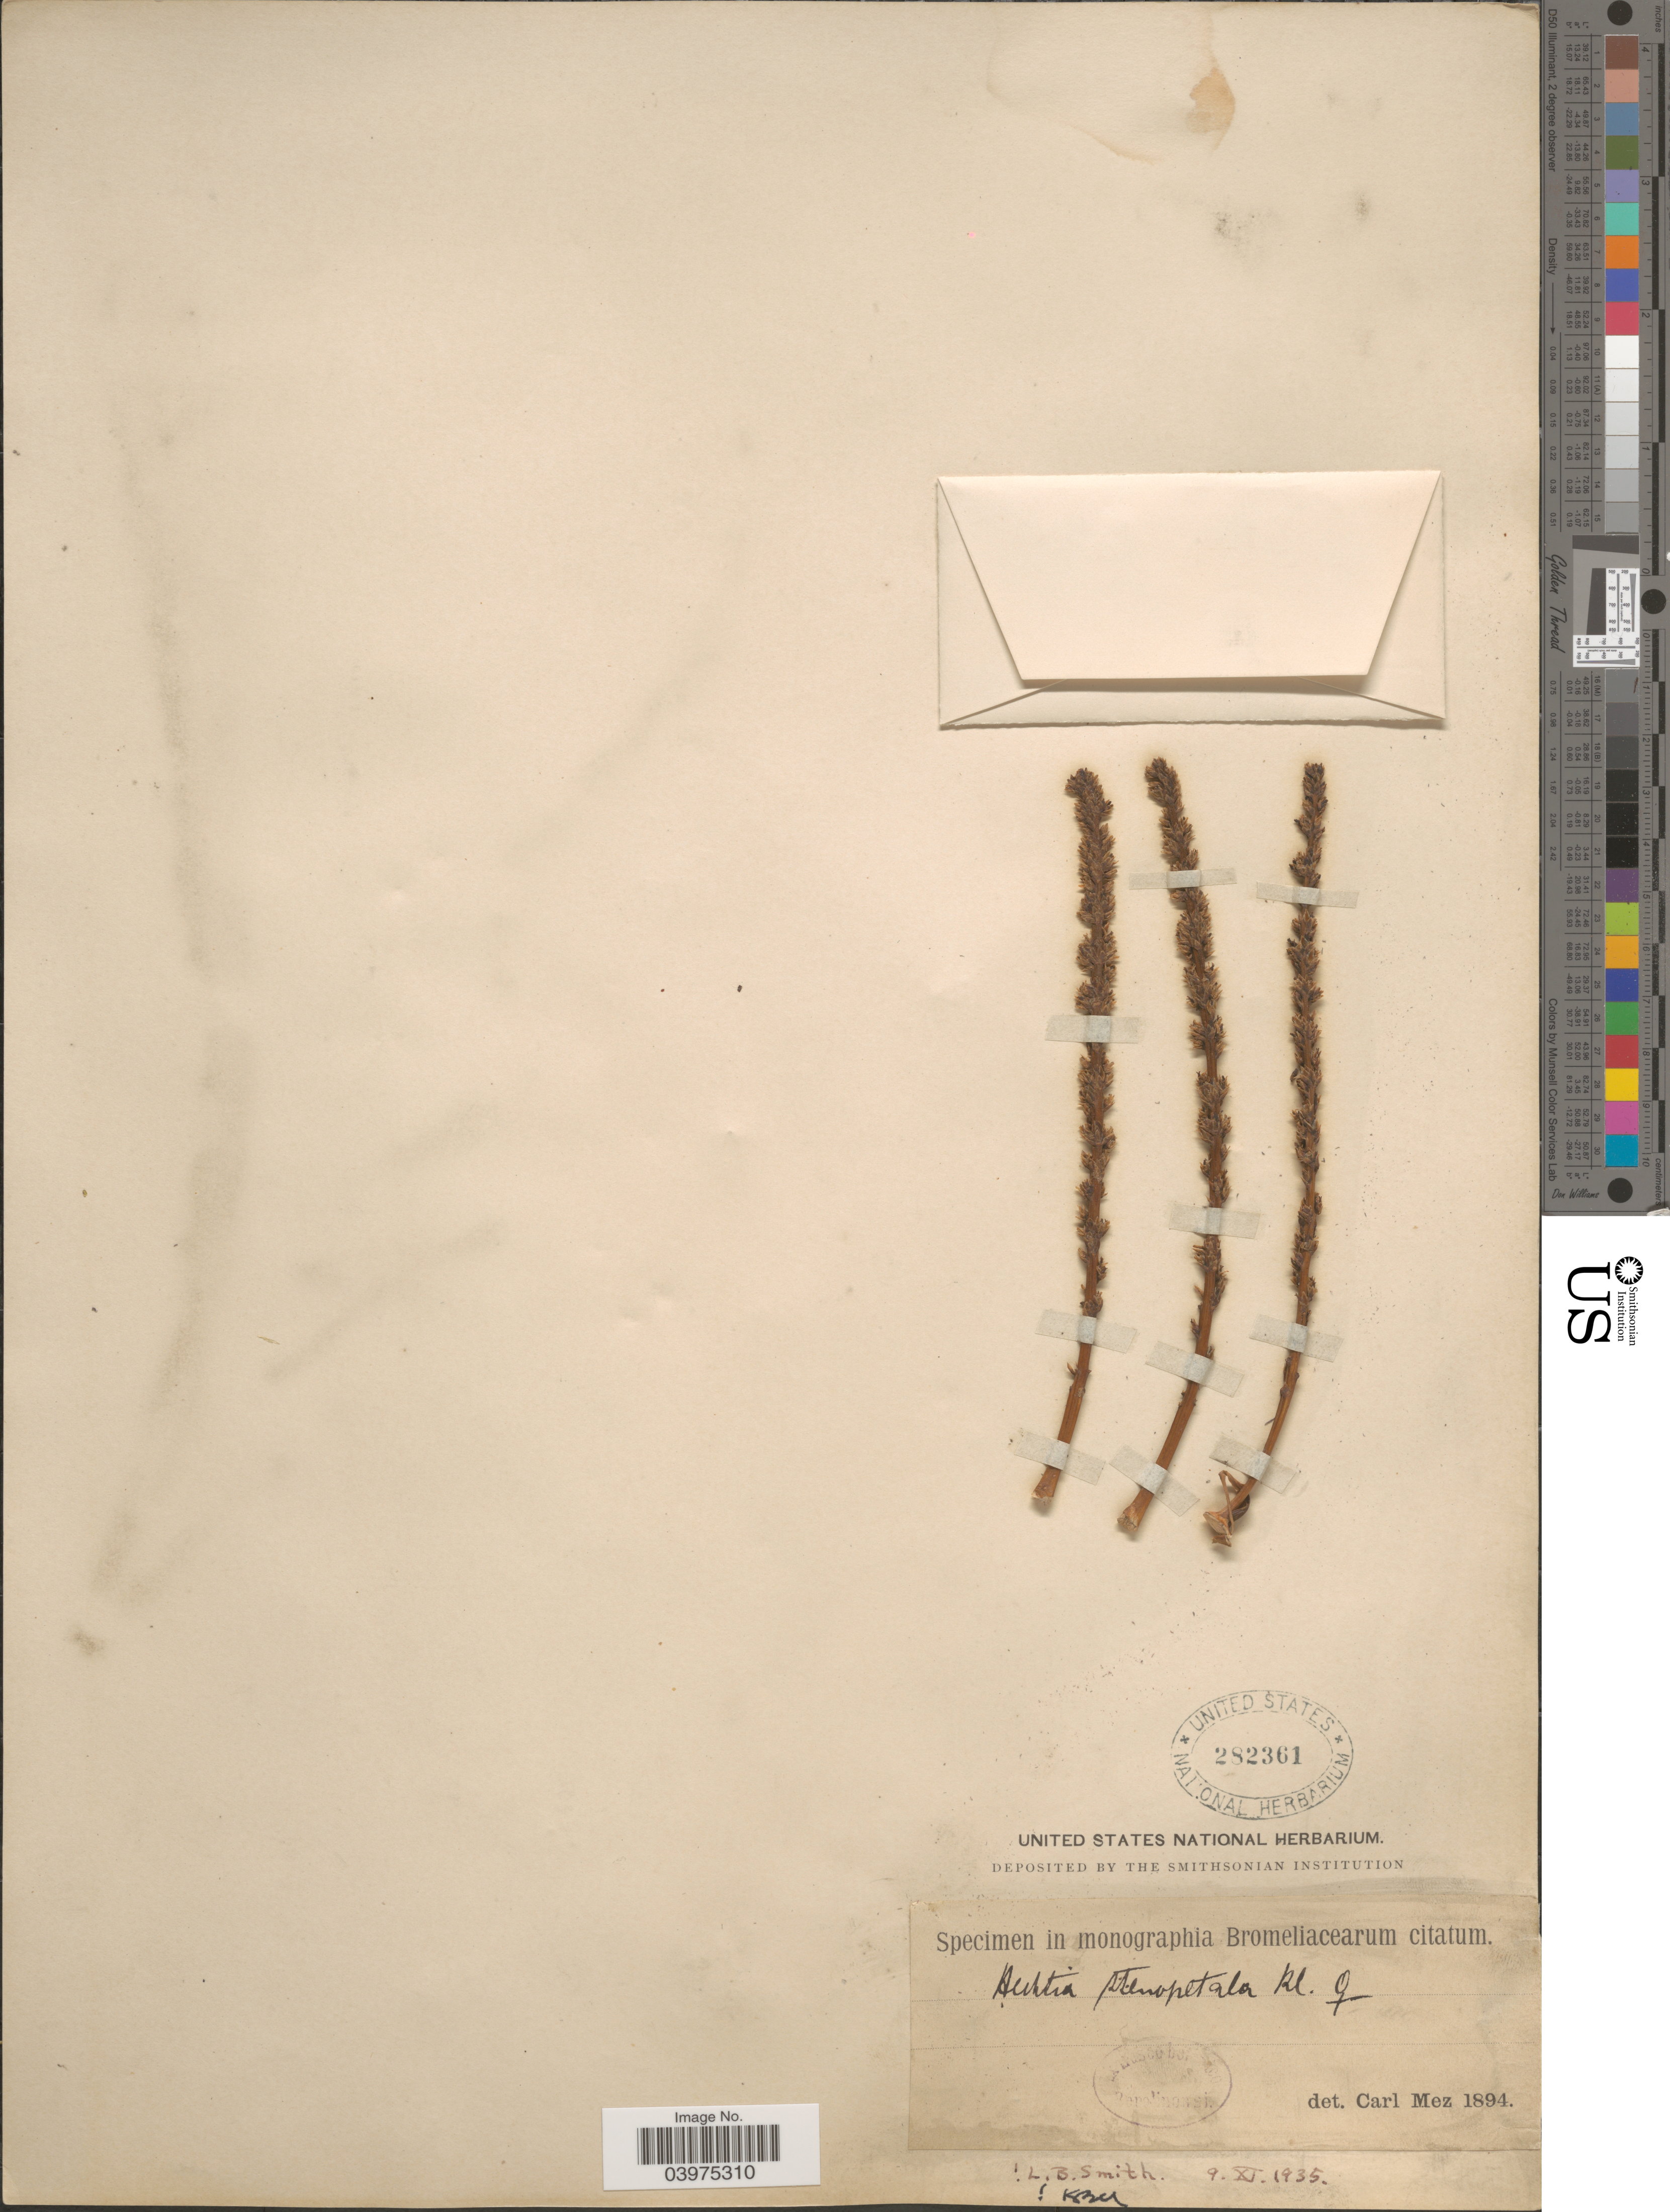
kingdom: Plantae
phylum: Tracheophyta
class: Liliopsida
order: Poales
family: Bromeliaceae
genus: Hechtia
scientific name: Hechtia stenopetala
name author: Klotzsch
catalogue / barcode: US 282361